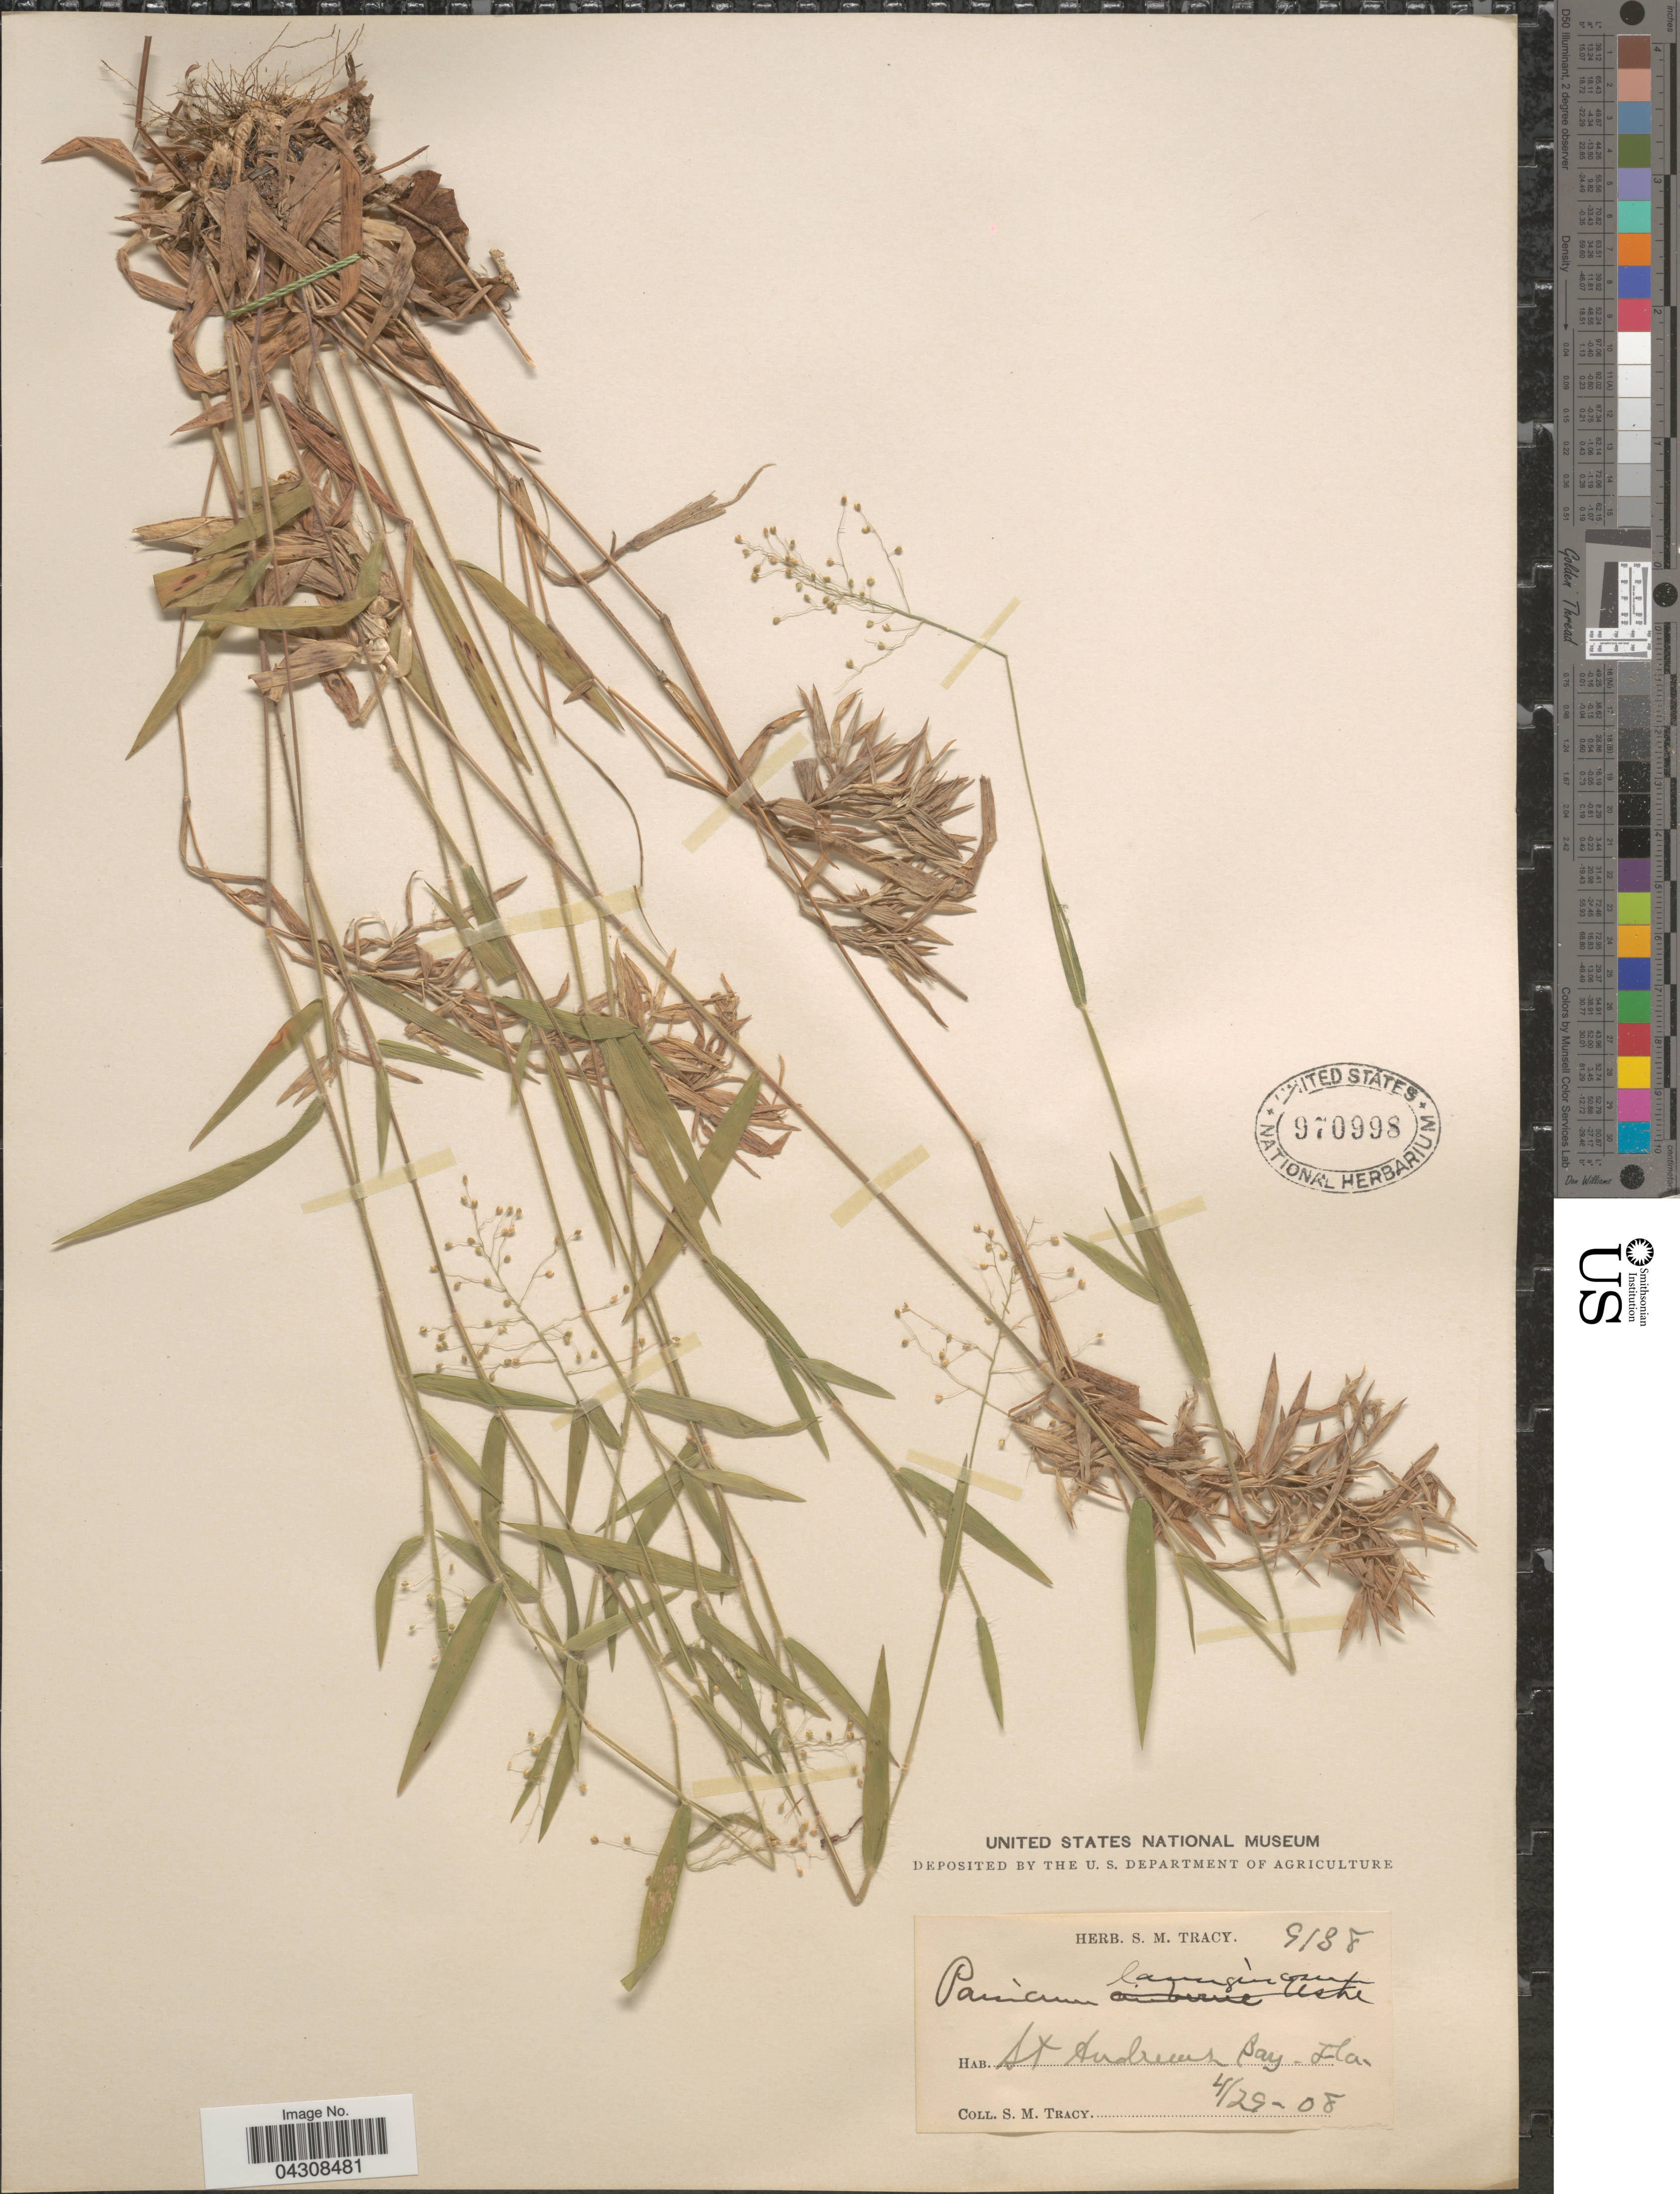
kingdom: Plantae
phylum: Tracheophyta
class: Liliopsida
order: Poales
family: Poaceae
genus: Dichanthelium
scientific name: Dichanthelium acuminatum var. acuminatum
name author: (Sw.) Gould & C.A. Clark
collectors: S. M. Tracy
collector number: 9138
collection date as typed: Transcribed d/m/y: 29/4/8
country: United States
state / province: Florida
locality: St. Andrews Bay.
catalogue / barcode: US 970998